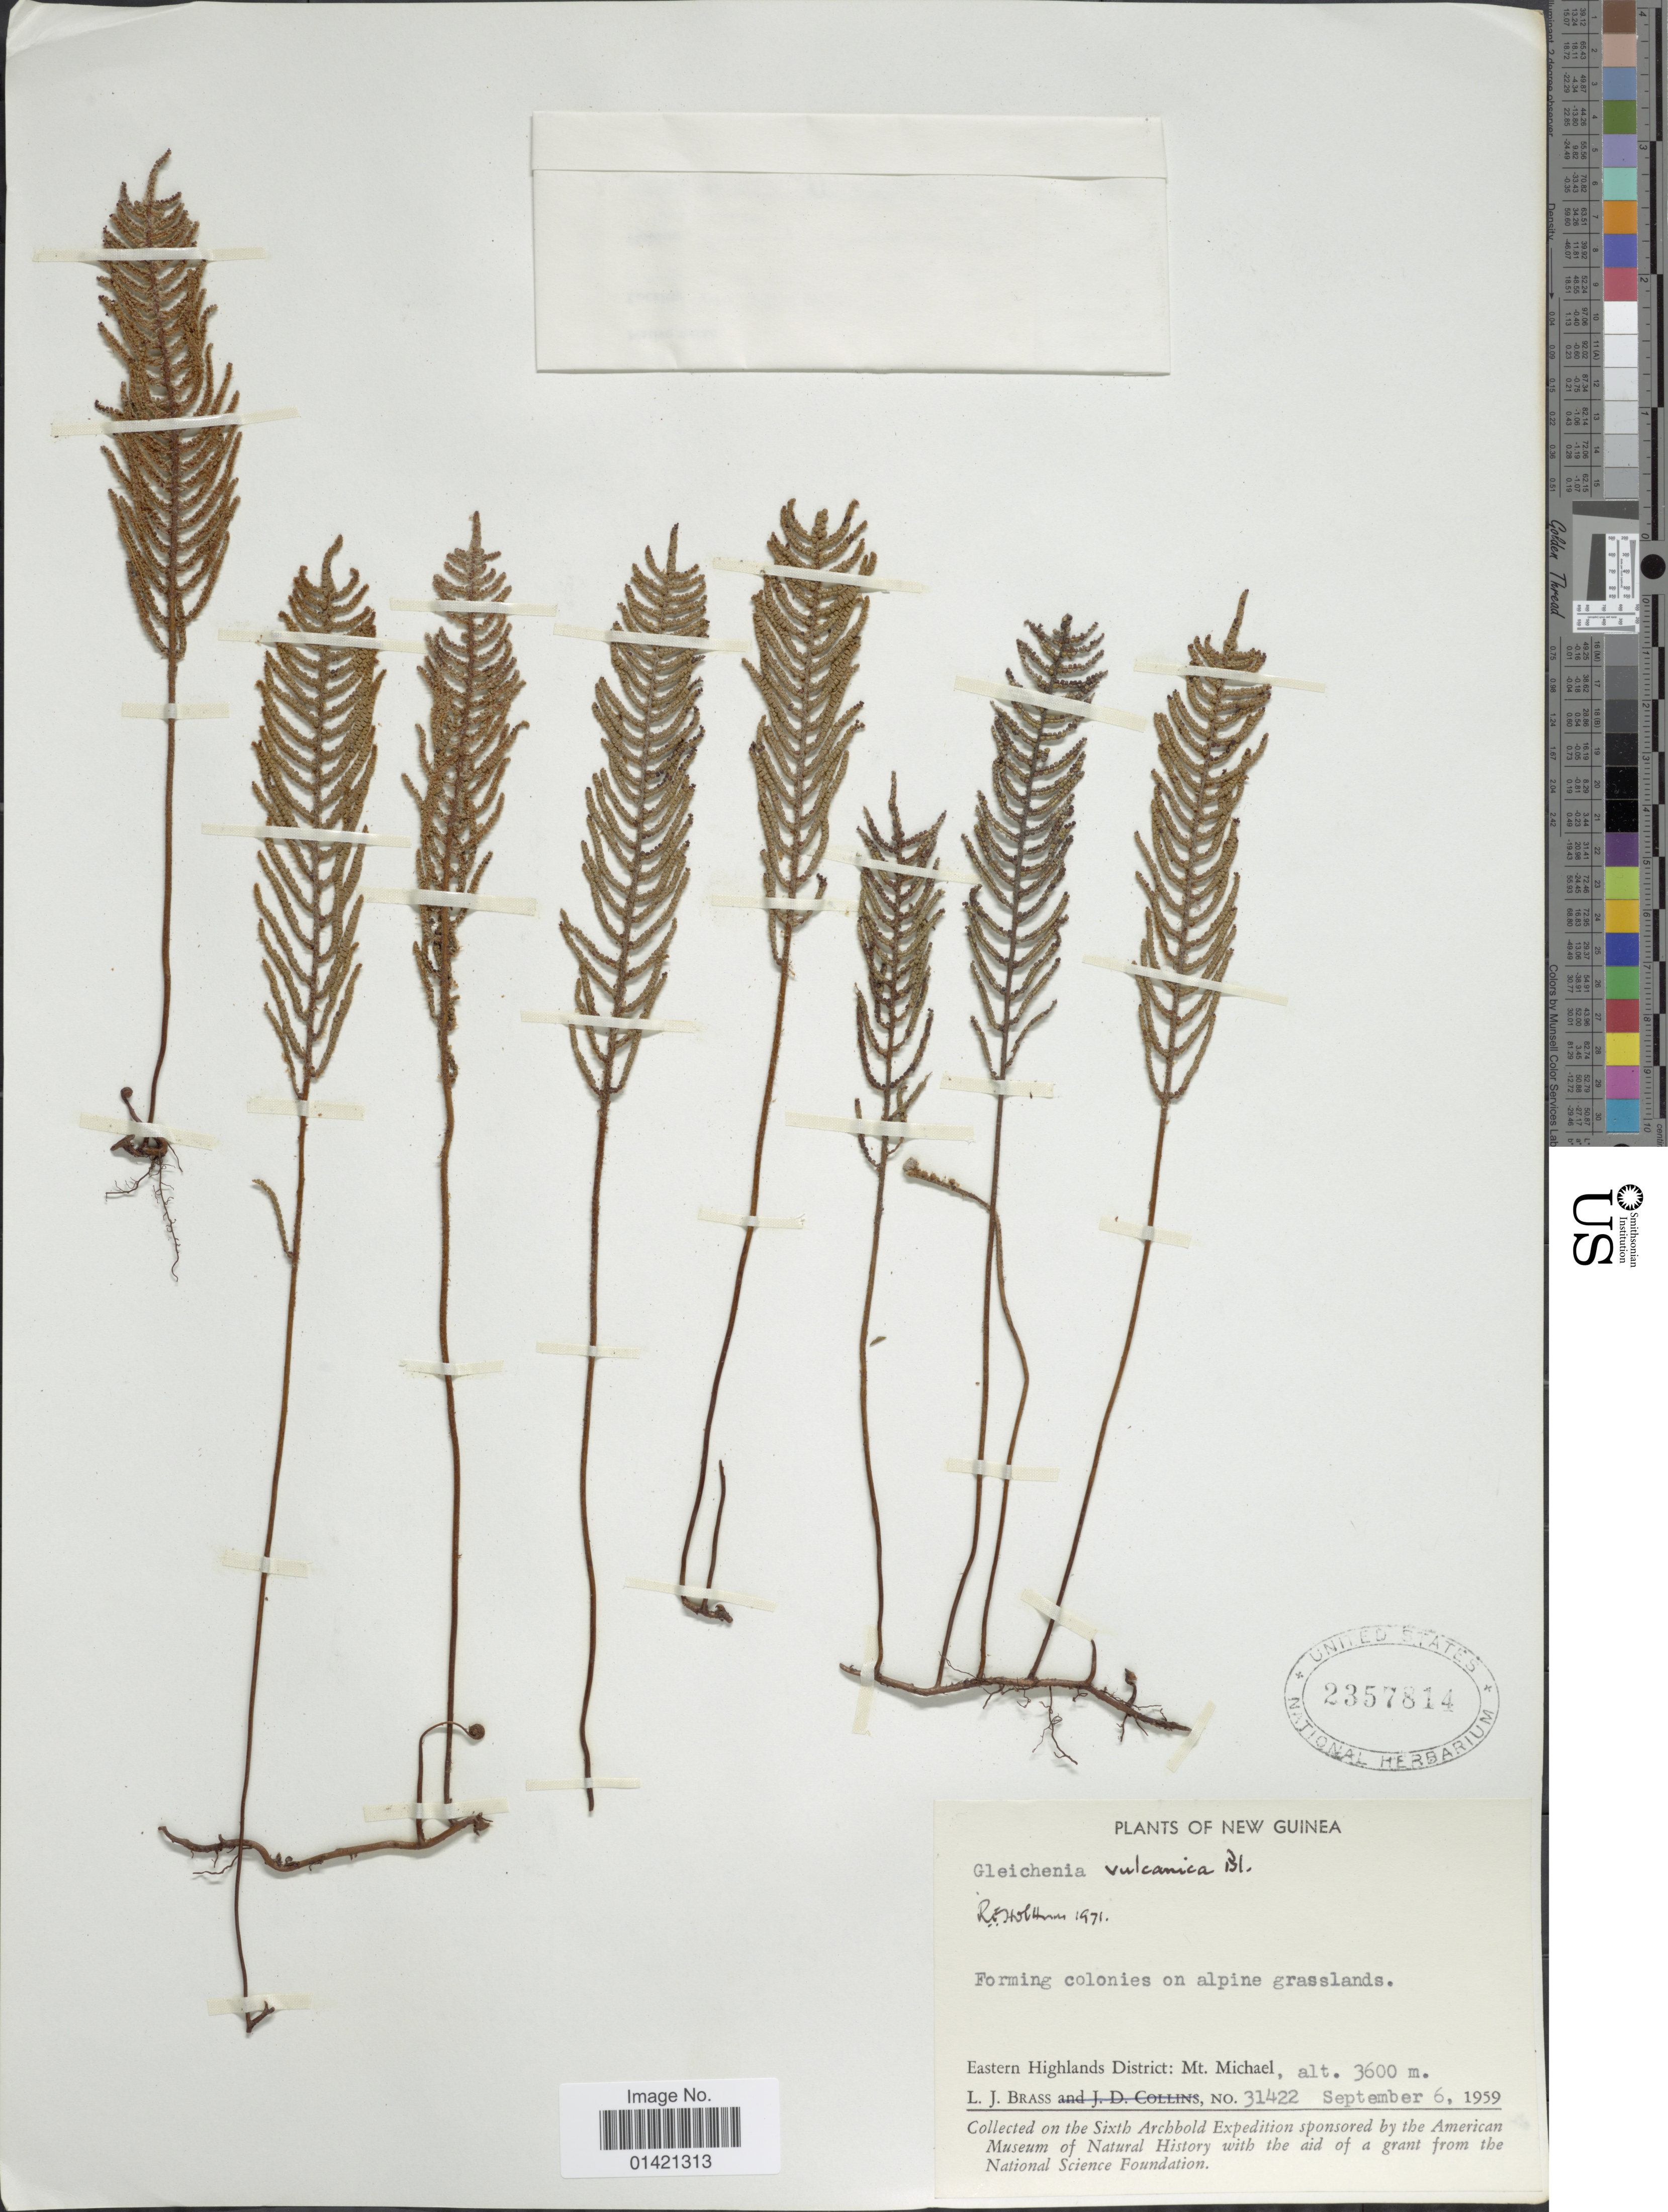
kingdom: Plantae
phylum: Tracheophyta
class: Polypodiopsida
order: Gleicheniales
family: Gleicheniaceae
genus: Gleichenia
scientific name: Gleichenia vulcanica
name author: Blume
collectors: L. J. Brass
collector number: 31422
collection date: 1959-09-06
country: Papua New Guinea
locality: New Guinea. Eastern Highlands District: Mt. Michael.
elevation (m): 3600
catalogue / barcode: US 2357814